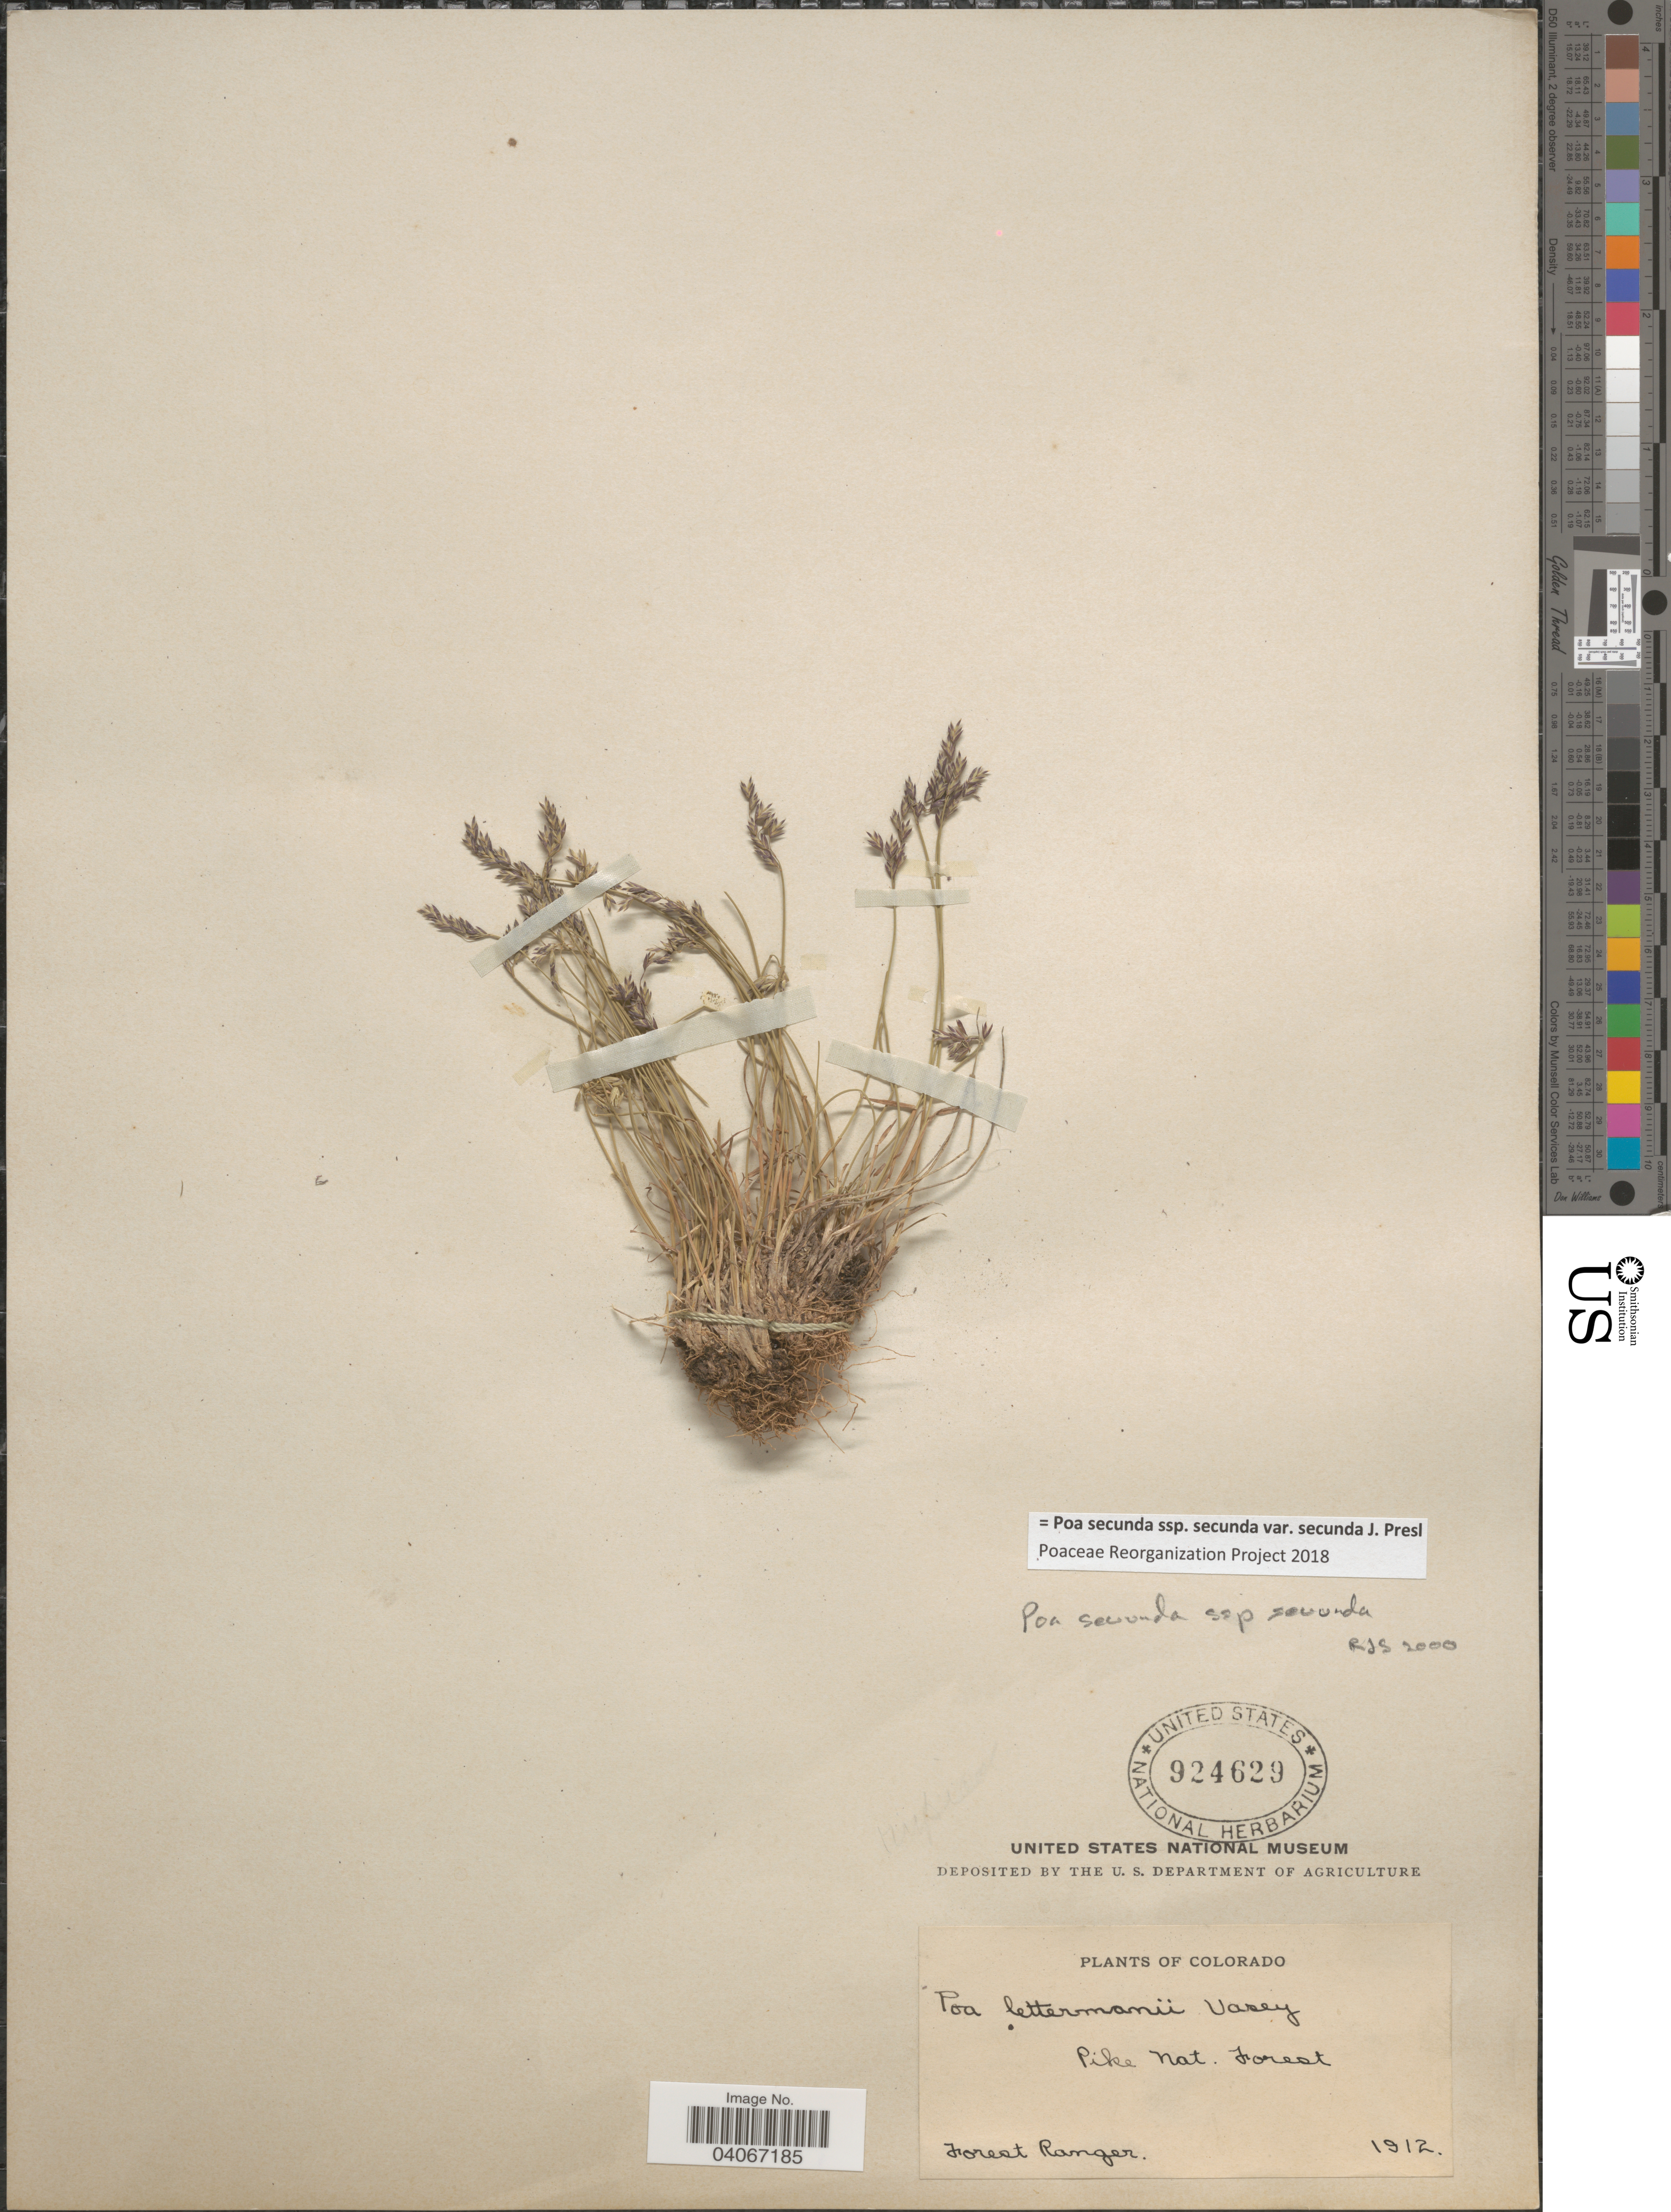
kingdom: Plantae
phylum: Tracheophyta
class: Liliopsida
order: Poales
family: Poaceae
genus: Poa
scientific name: Poa secunda subsp. secunda var. secunda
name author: J. Presl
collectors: Forest Ranger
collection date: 1912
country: United States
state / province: Colorado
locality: Pike Nat. Forest.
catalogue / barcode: US 924629